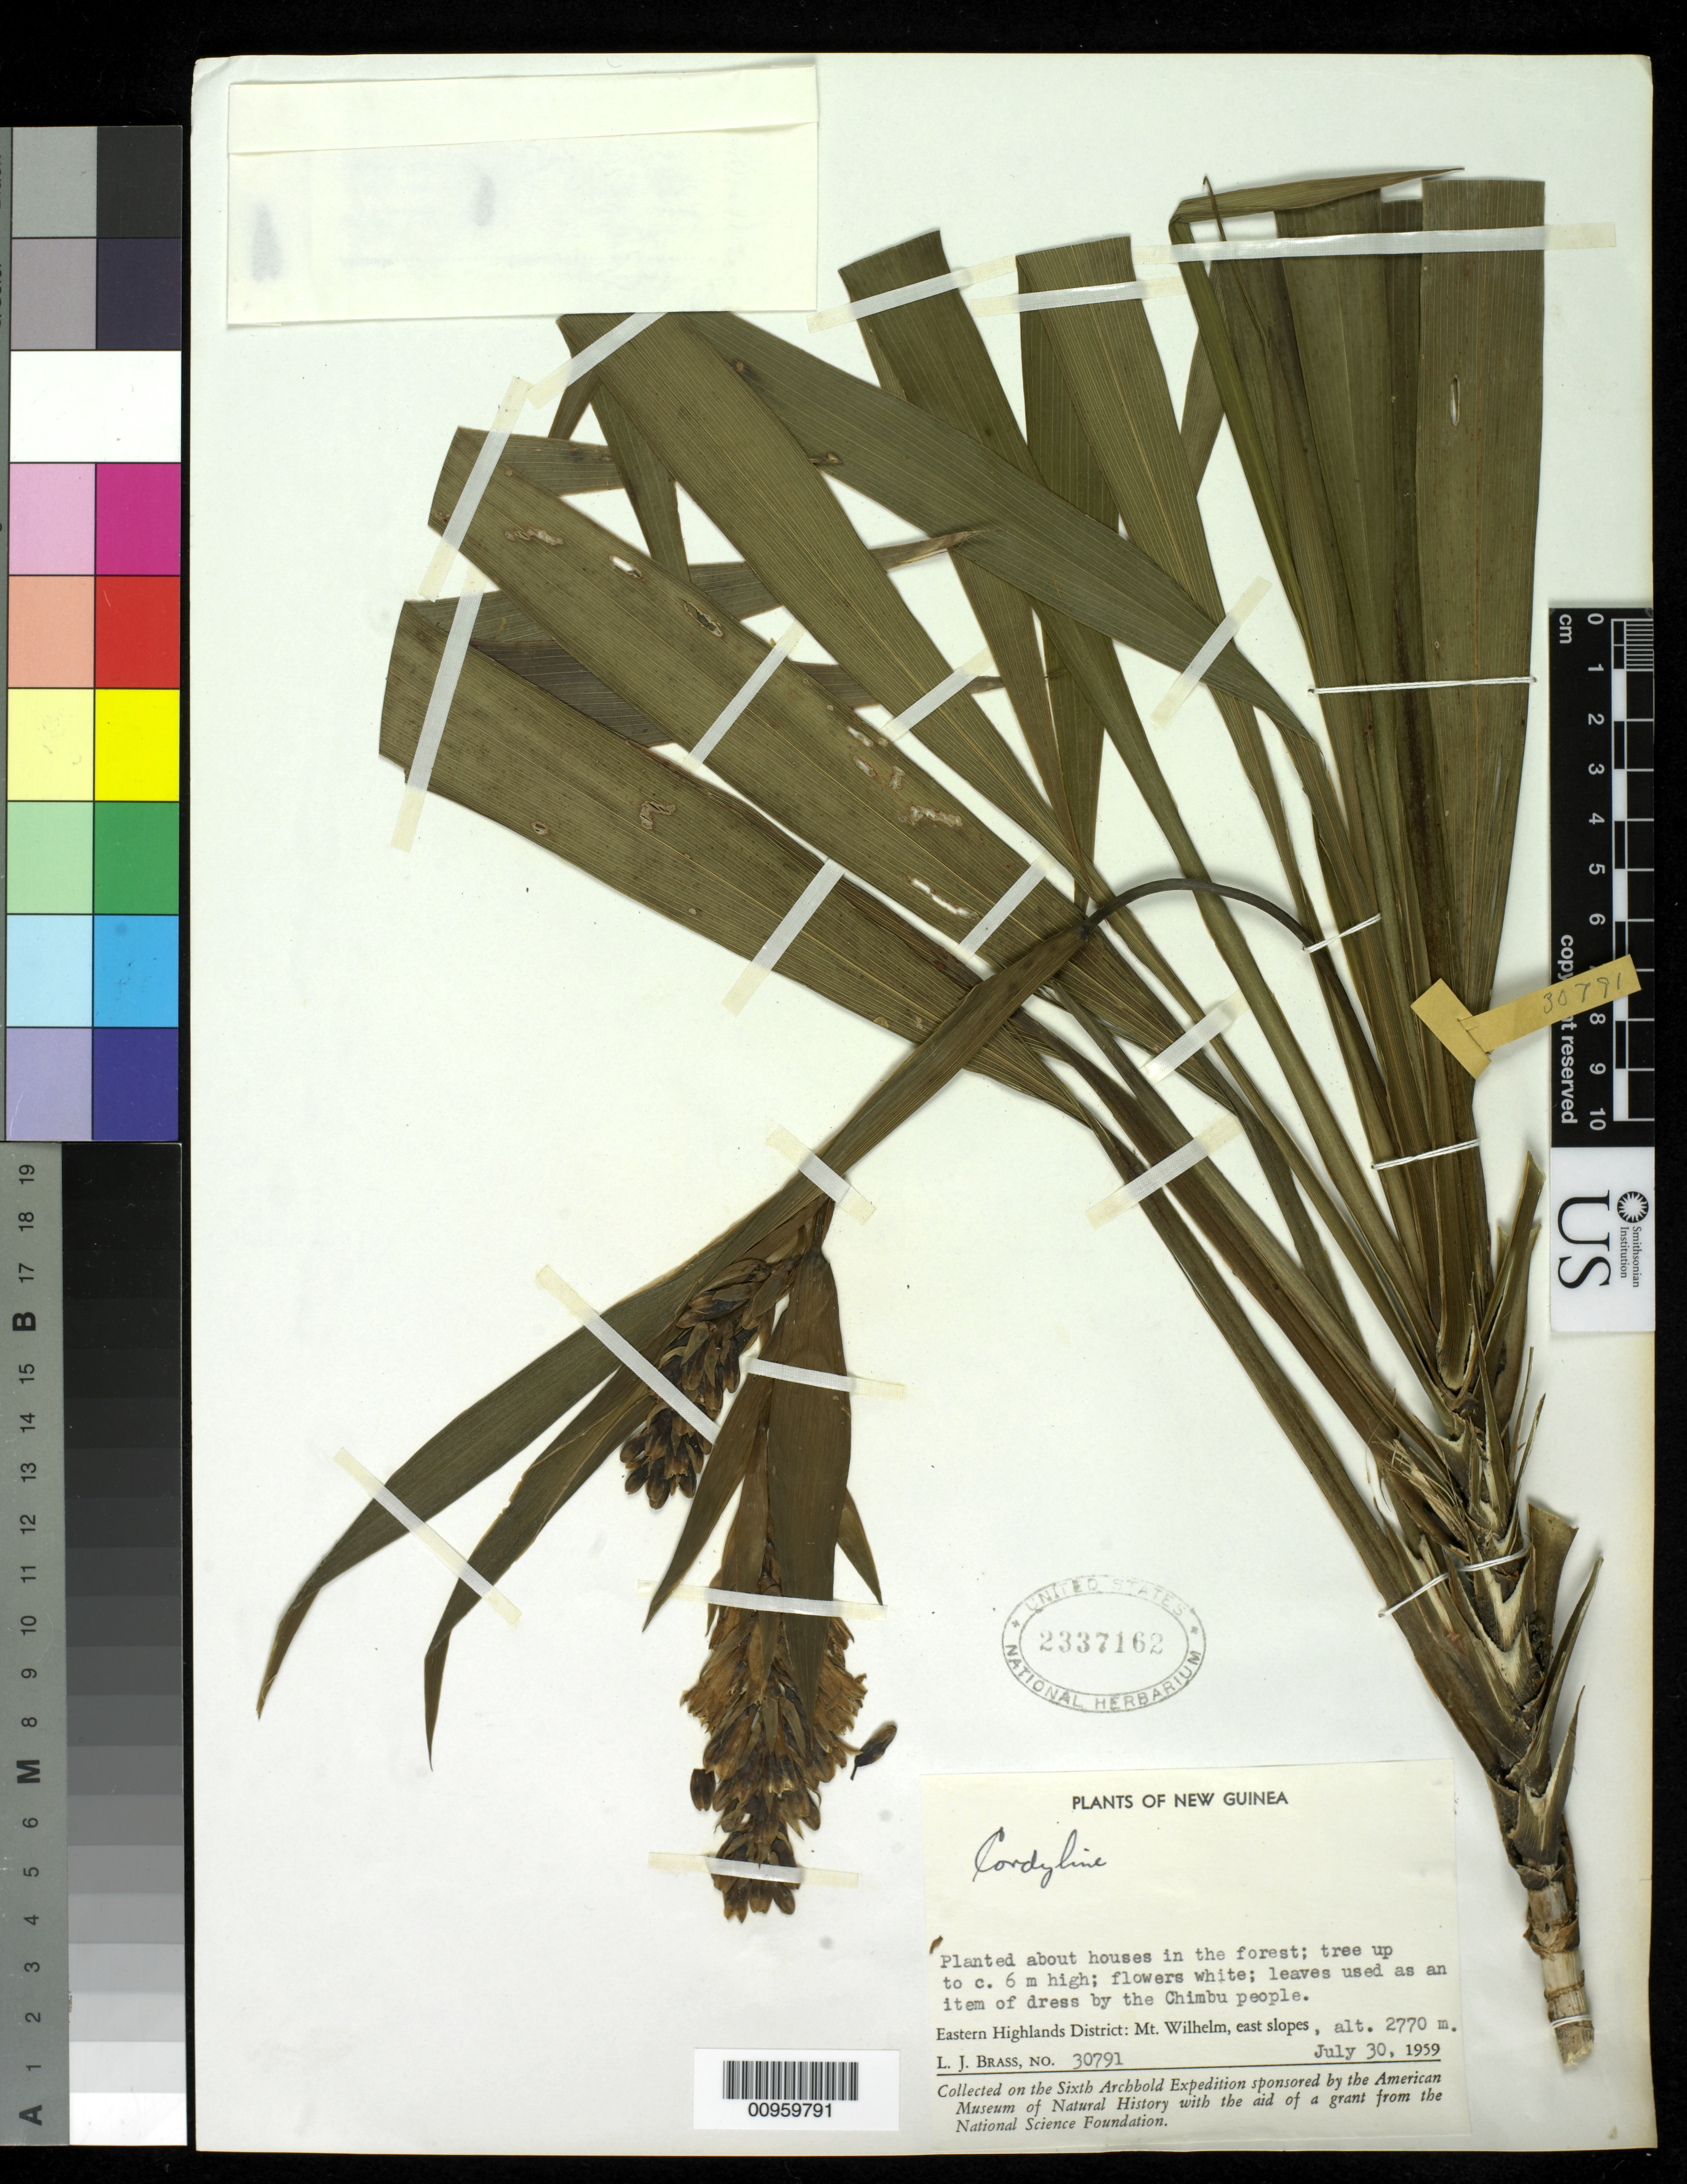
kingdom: Plantae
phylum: Tracheophyta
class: Liliopsida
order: Asparagales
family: Asparagaceae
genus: Cordyline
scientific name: Cordyline sp.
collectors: L. J. Brass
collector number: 30791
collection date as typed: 30 Jul 1959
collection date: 1959-07-30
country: Papua New Guinea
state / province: Eastern Highlands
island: New Guinea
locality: Mt. Wilhelm, east slopes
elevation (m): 2770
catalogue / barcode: US 2337162